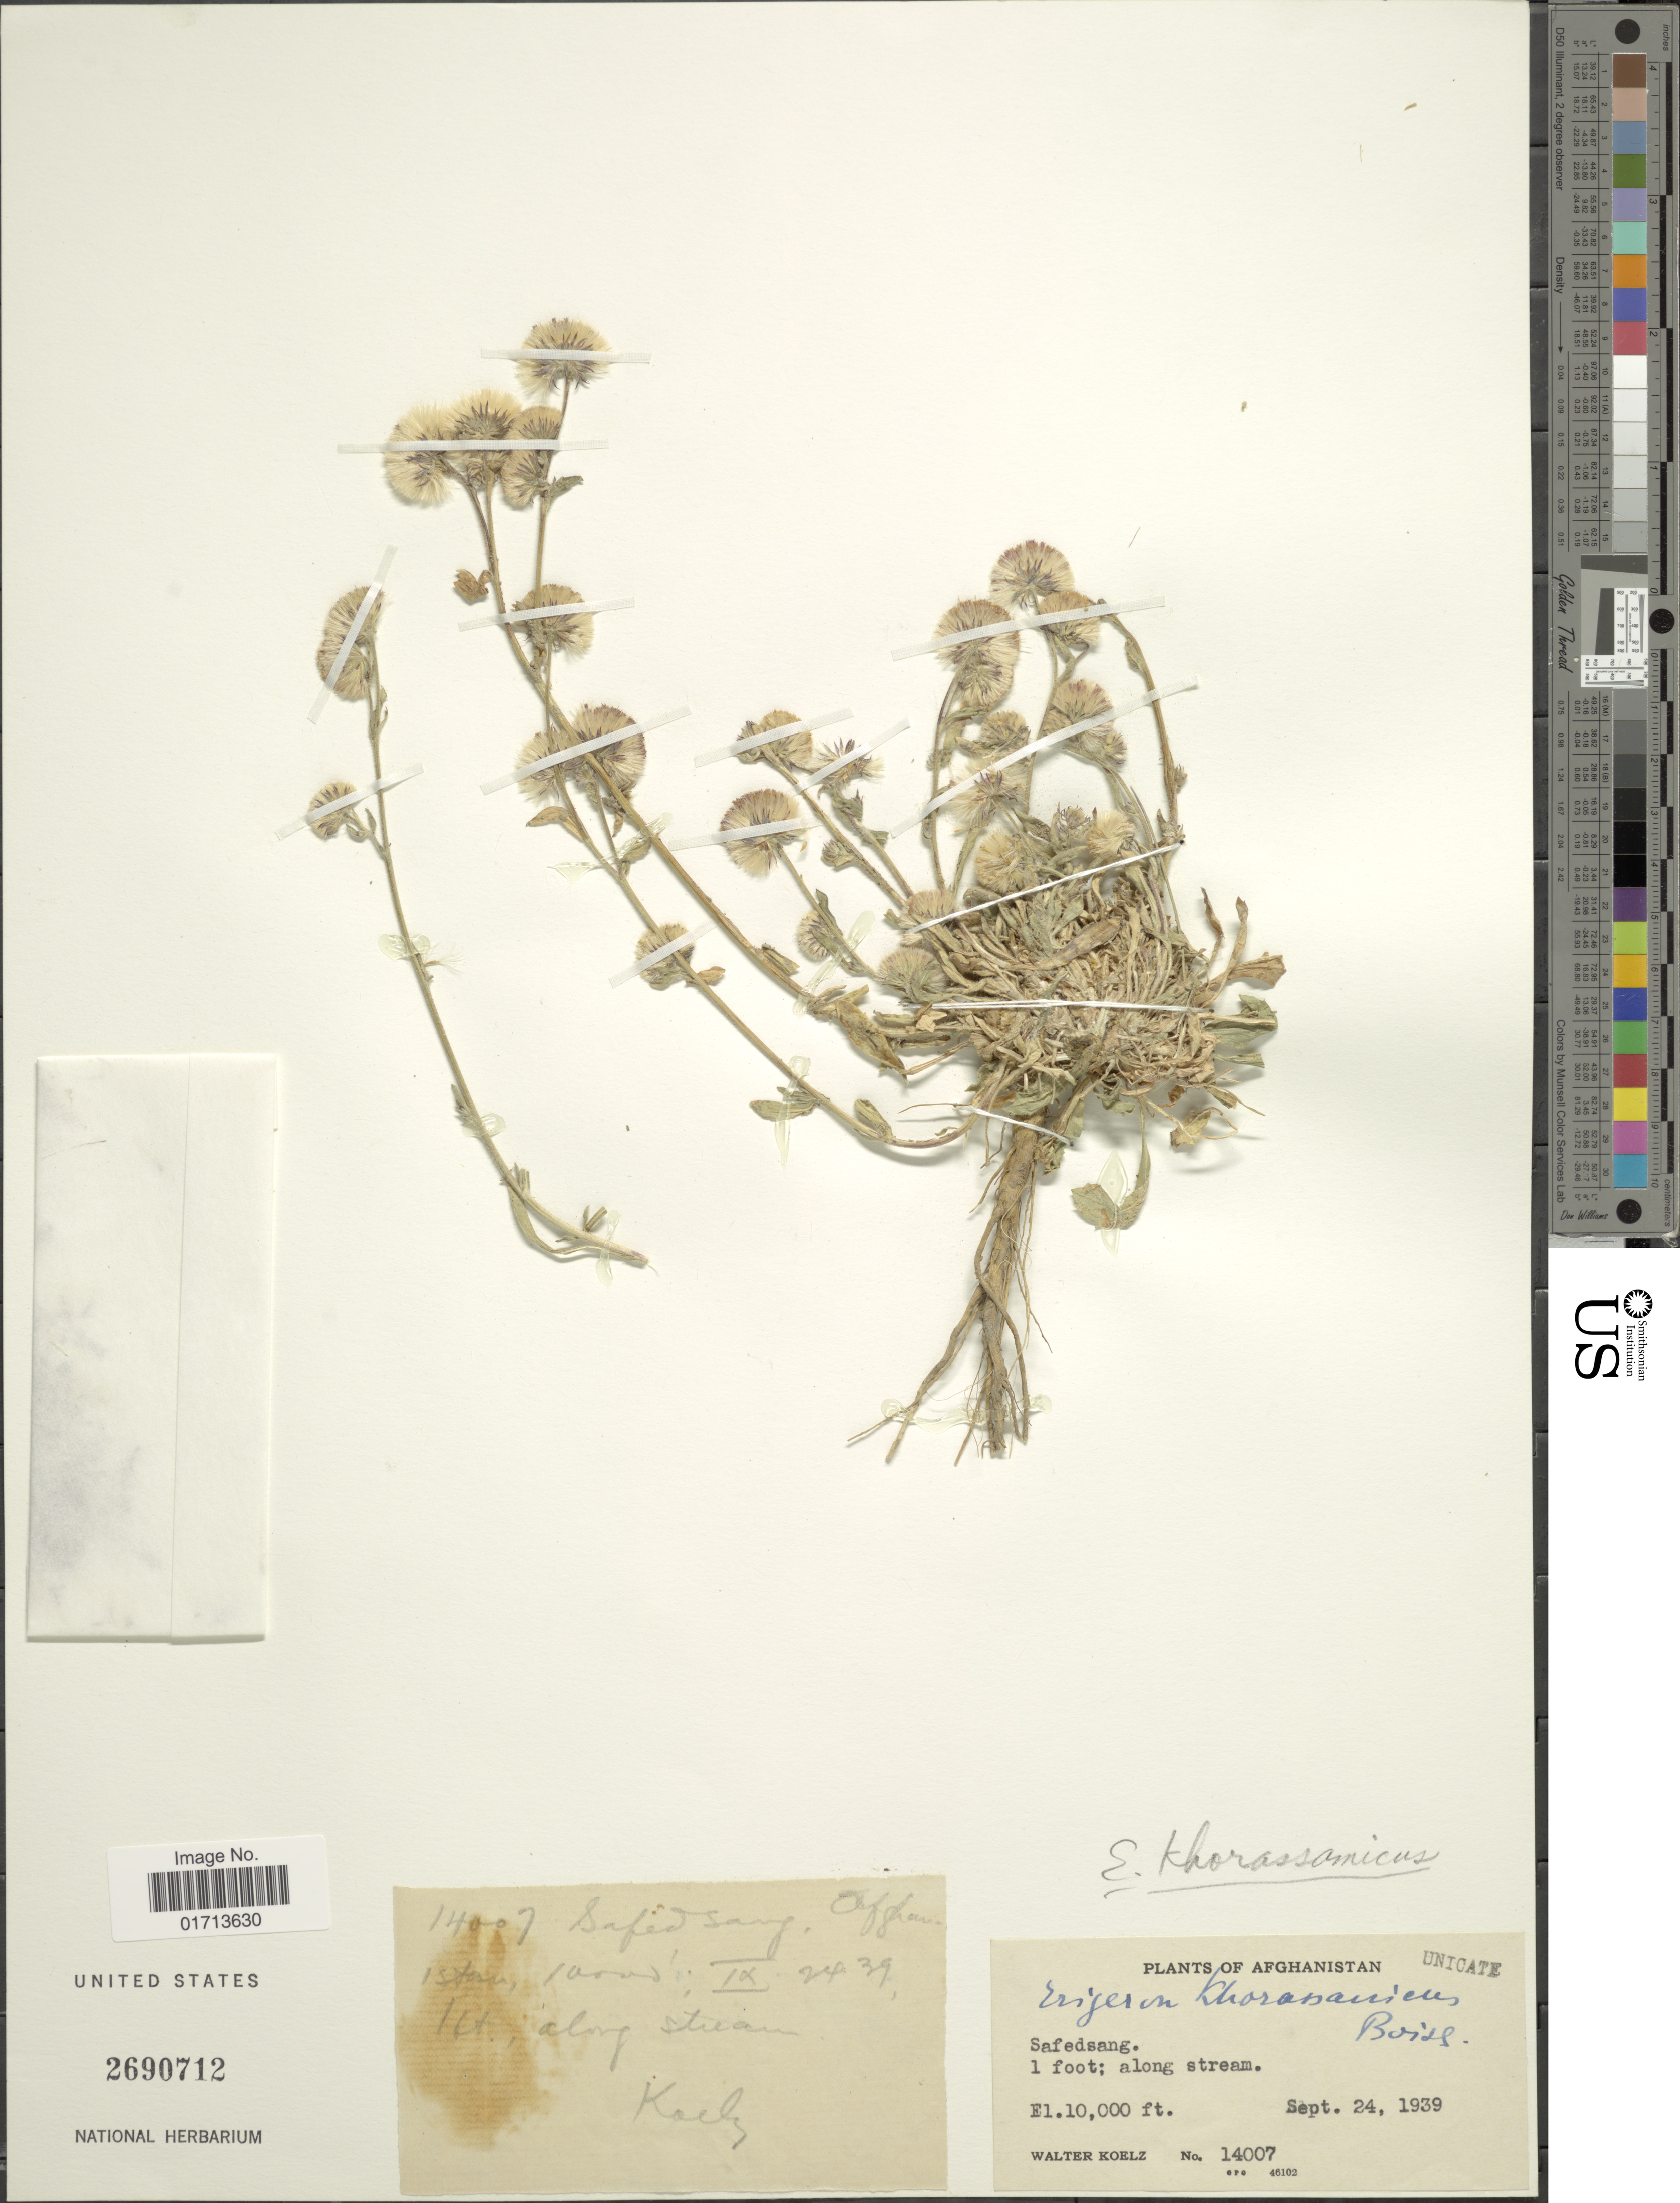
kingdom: Plantae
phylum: Tracheophyta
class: Magnoliopsida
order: Asterales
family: Asteraceae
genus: Psychrogeton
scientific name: Psychrogeton khorossanicus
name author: (Boiss.) Fisyun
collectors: W. N. Koelz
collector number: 14007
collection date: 1939-09-24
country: Afghanistan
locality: Safedsang, 1 foot; along stream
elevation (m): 3048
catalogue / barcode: US 2690712